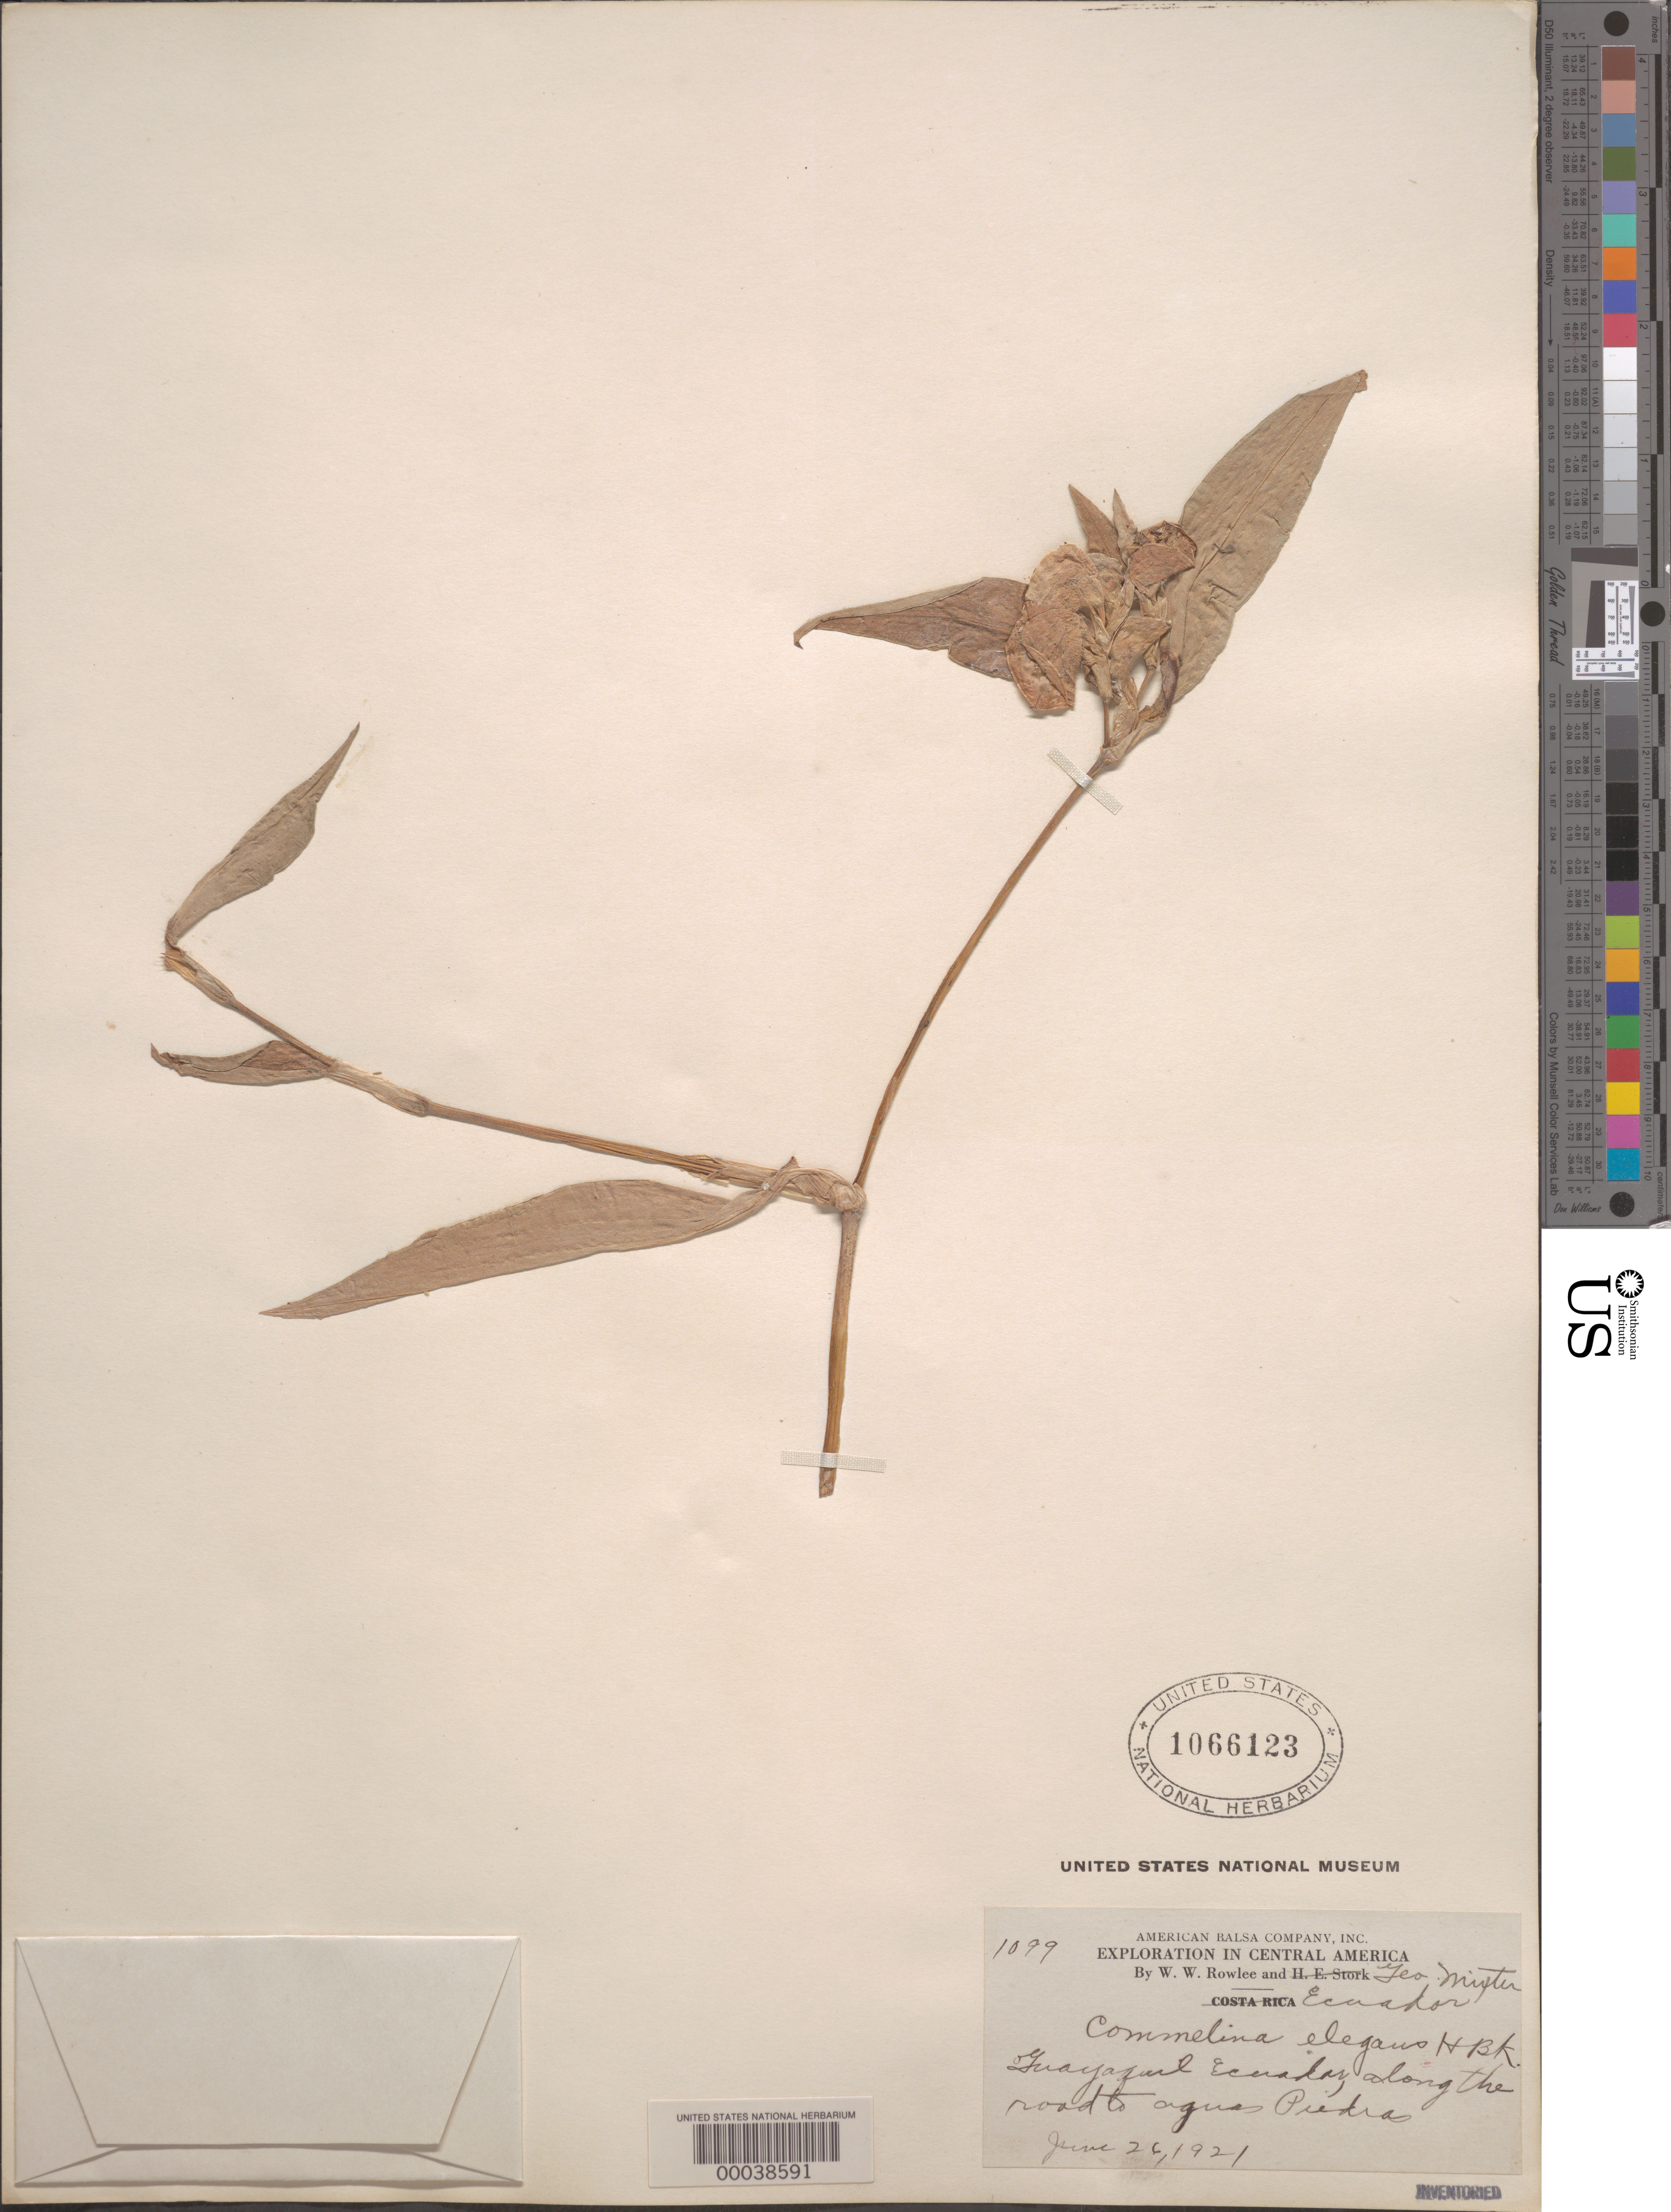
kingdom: Plantae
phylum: Tracheophyta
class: Liliopsida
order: Commelinales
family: Commelinaceae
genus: Commelina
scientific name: Commelina erecta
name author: L.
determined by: Faden, Robert B., (US), Smithsonian Institution - National Museum of Natural History (UNITED STATES)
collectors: W. W. Rowlee & G. Mixter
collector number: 1099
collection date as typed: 26 Jun 1921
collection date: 1921-06-26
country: Ecuador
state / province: Guayas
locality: Near Aquas Piedras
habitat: Roadside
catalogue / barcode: US 1066123